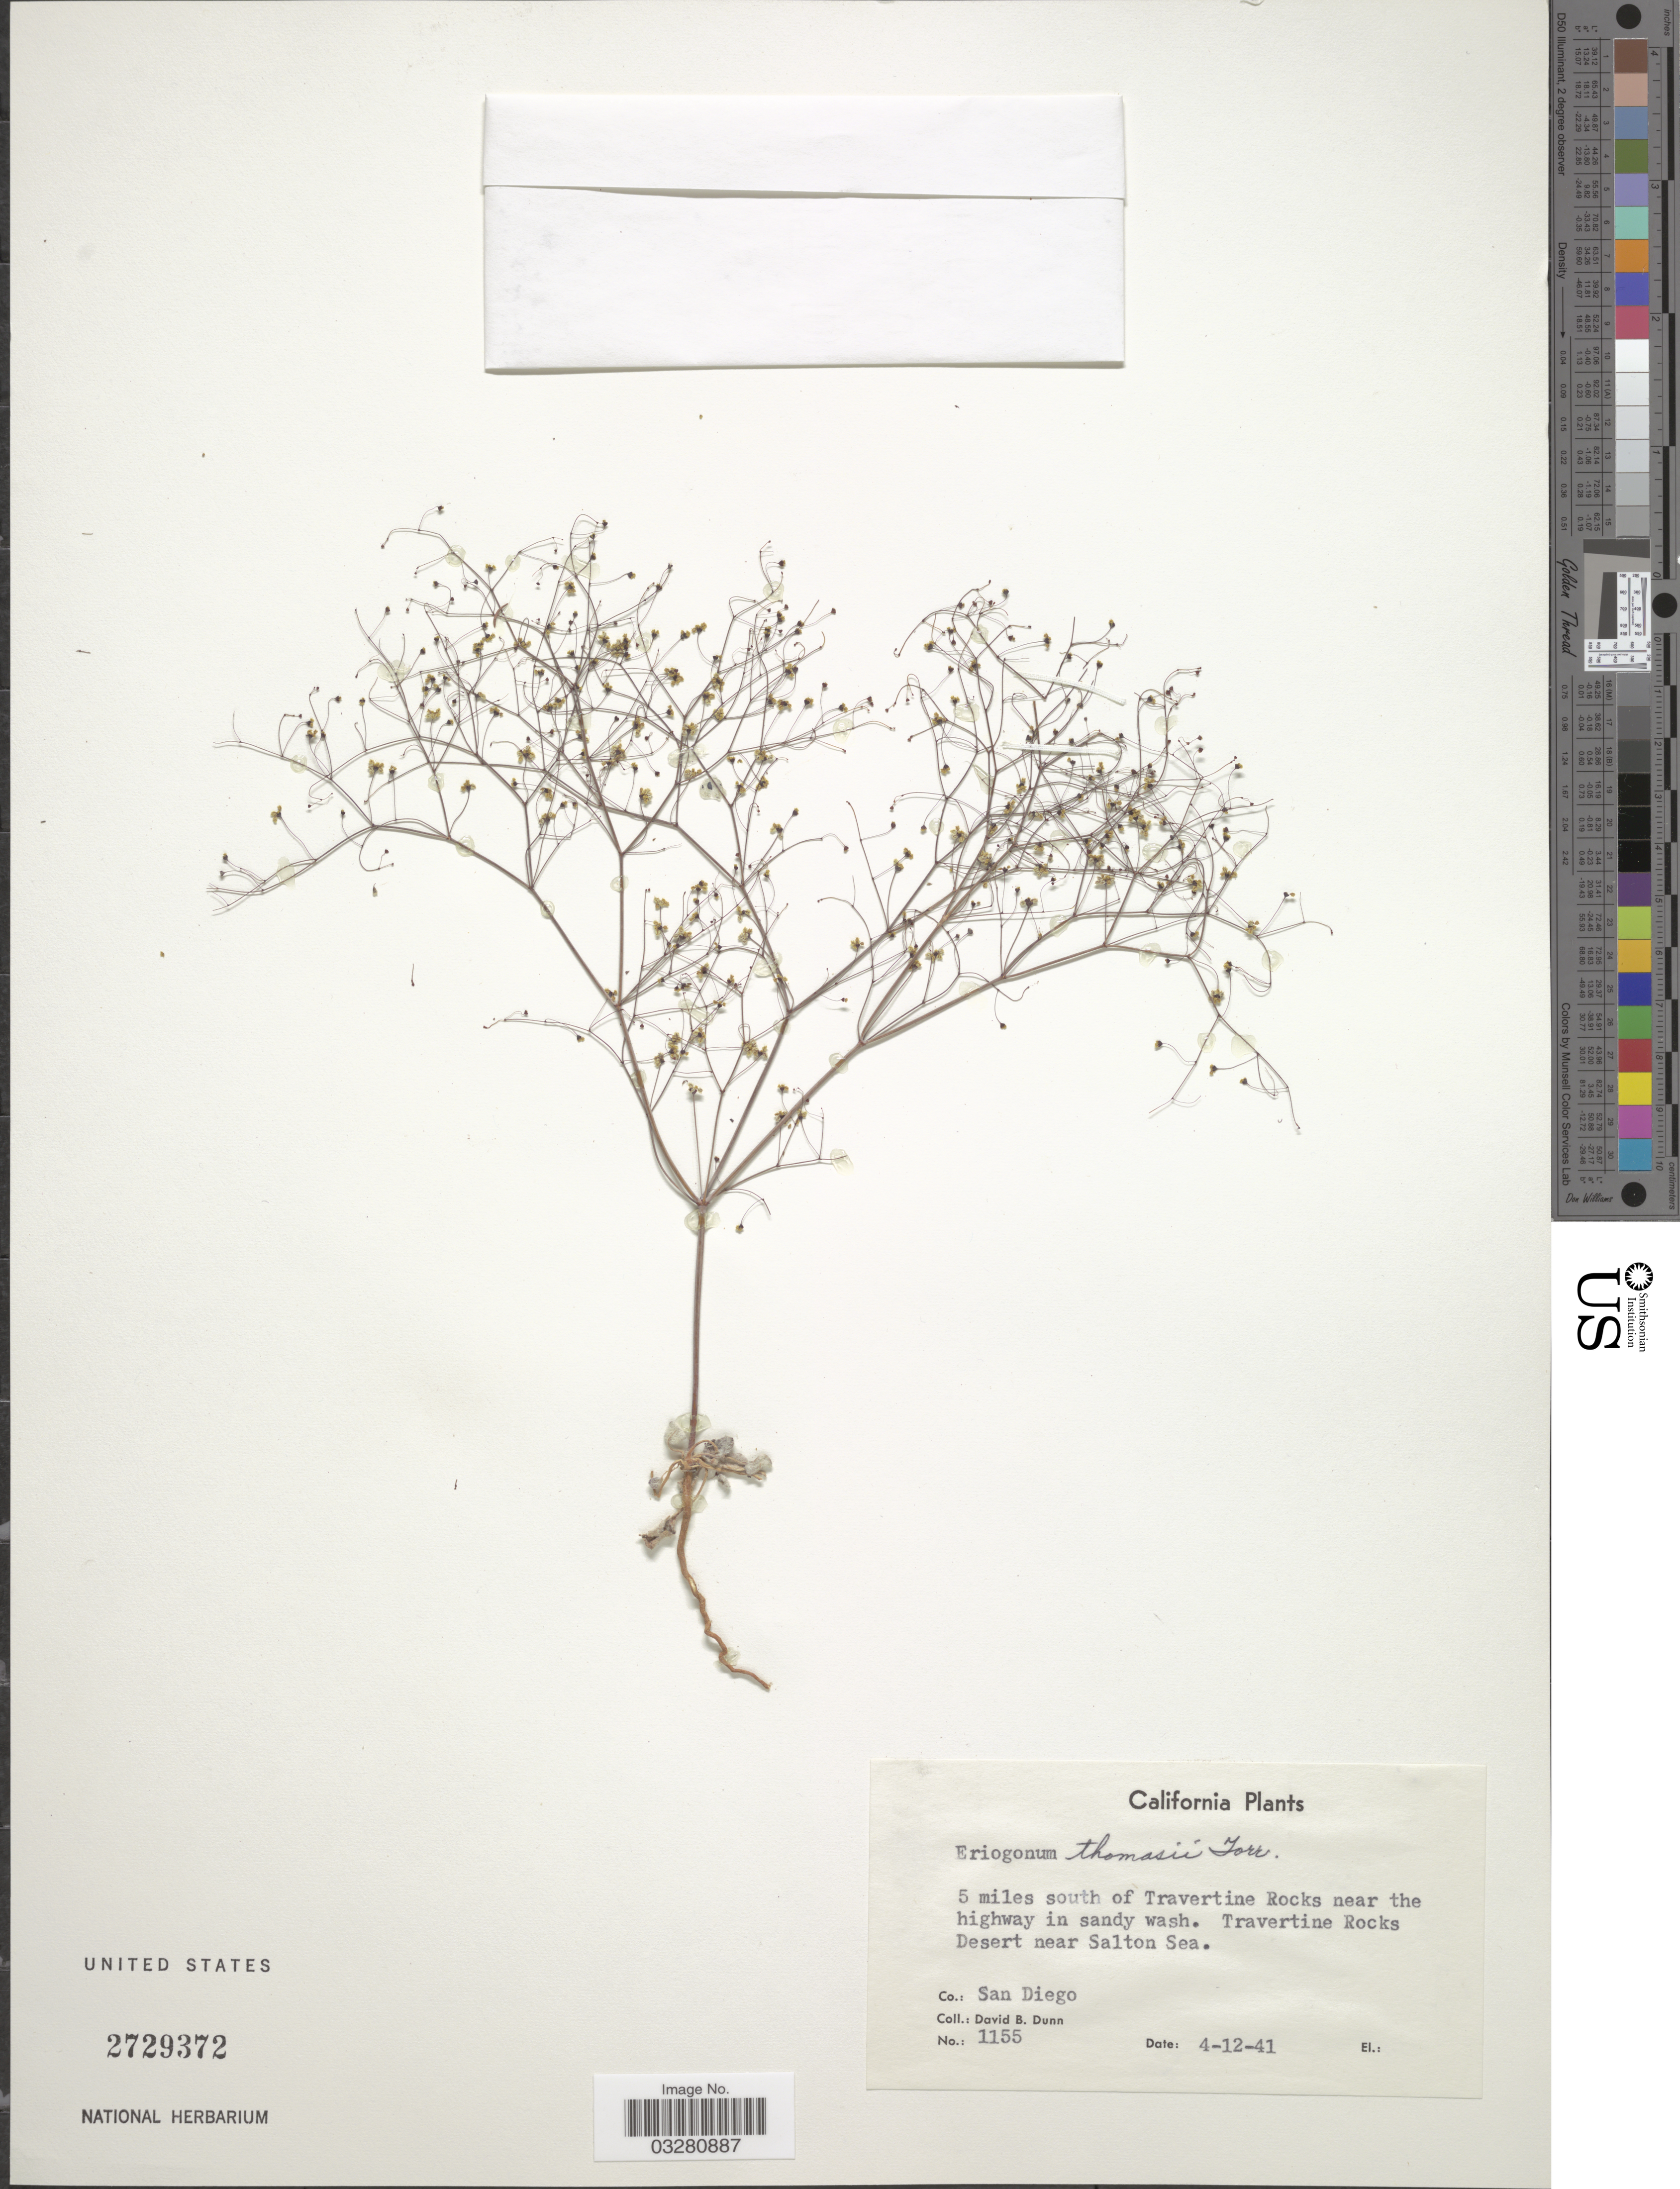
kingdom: Plantae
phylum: Tracheophyta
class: Magnoliopsida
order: Caryophyllales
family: Polygonaceae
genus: Eriogonum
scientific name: Eriogonum thomasii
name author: Torr.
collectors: D. B. Dunn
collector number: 1155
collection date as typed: Transcribed d/m/y: 12/4/41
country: United States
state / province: California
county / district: San Diego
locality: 5 miles south of Travertine Rocks near the highway in sandy wash. Travertine Rocks Desert near Salton Sea. Co.: San Diego.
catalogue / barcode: US 2729372